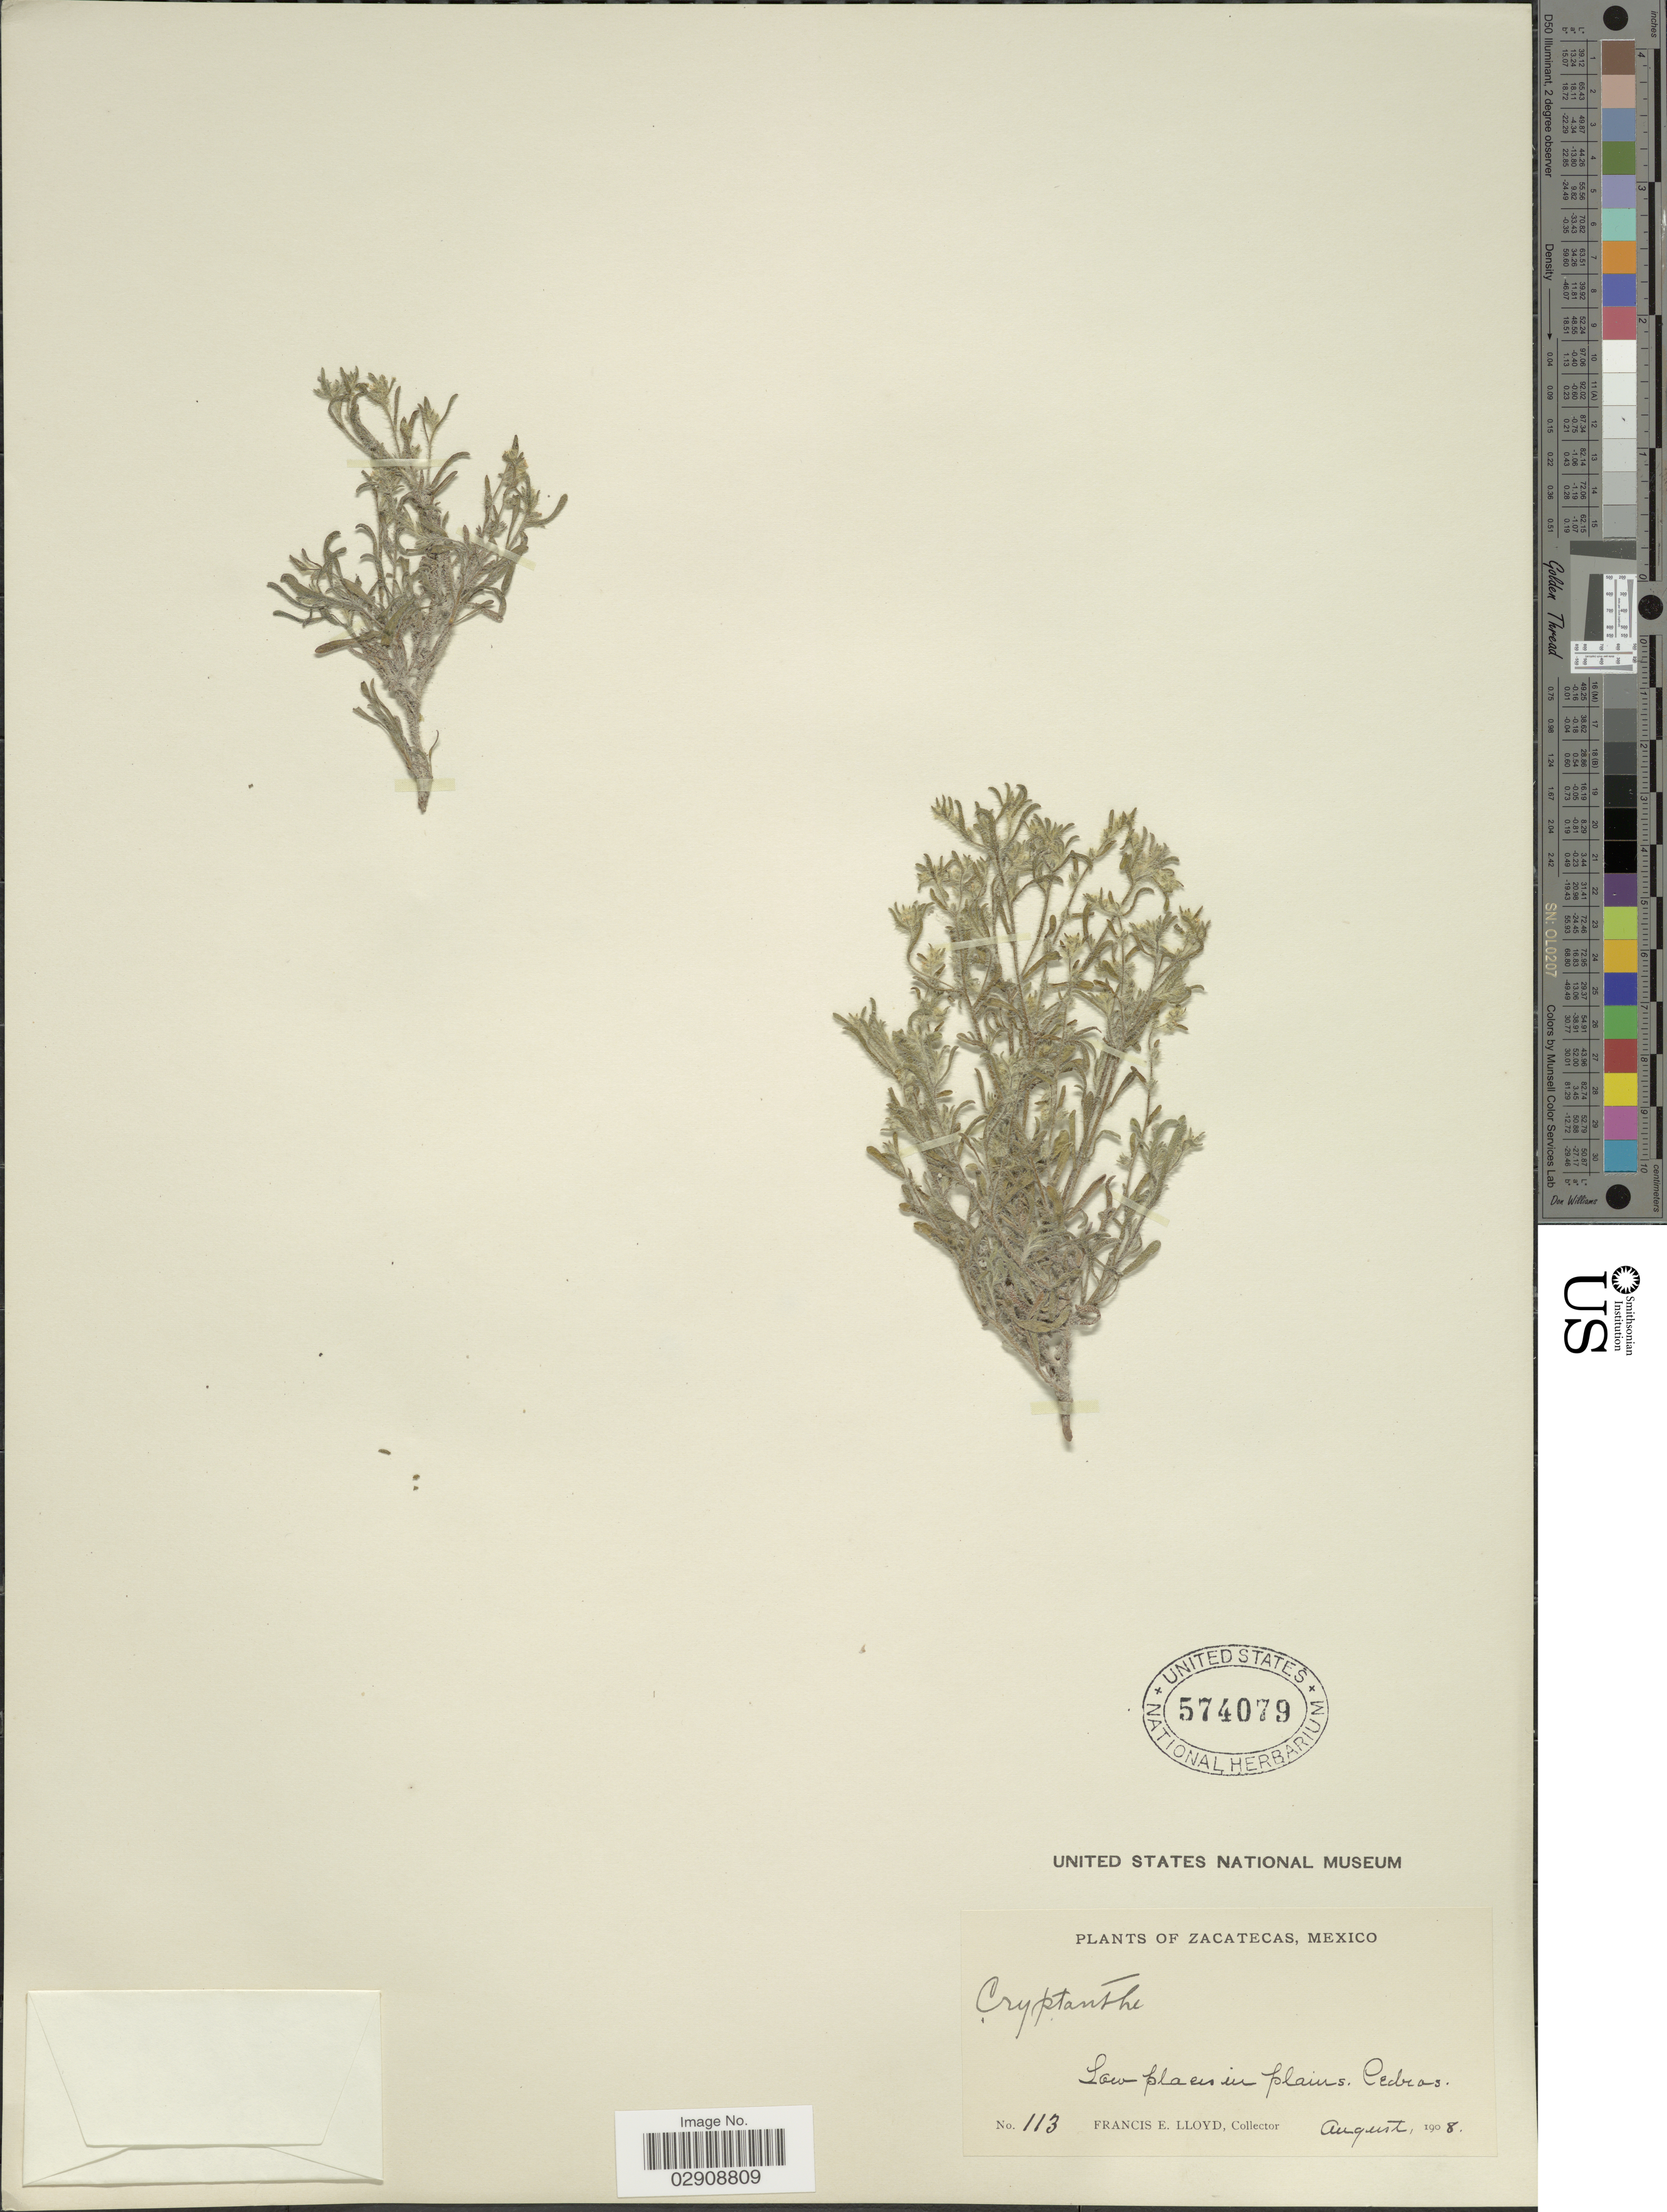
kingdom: Plantae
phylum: Tracheophyta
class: Magnoliopsida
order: Boraginales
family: Boraginaceae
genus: Cryptantha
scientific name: Cryptantha sp.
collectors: Lloyd, C. E.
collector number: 113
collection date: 1908-08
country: Mexico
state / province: Zacatecas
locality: Low places in plains, Cedras.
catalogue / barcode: US 574079